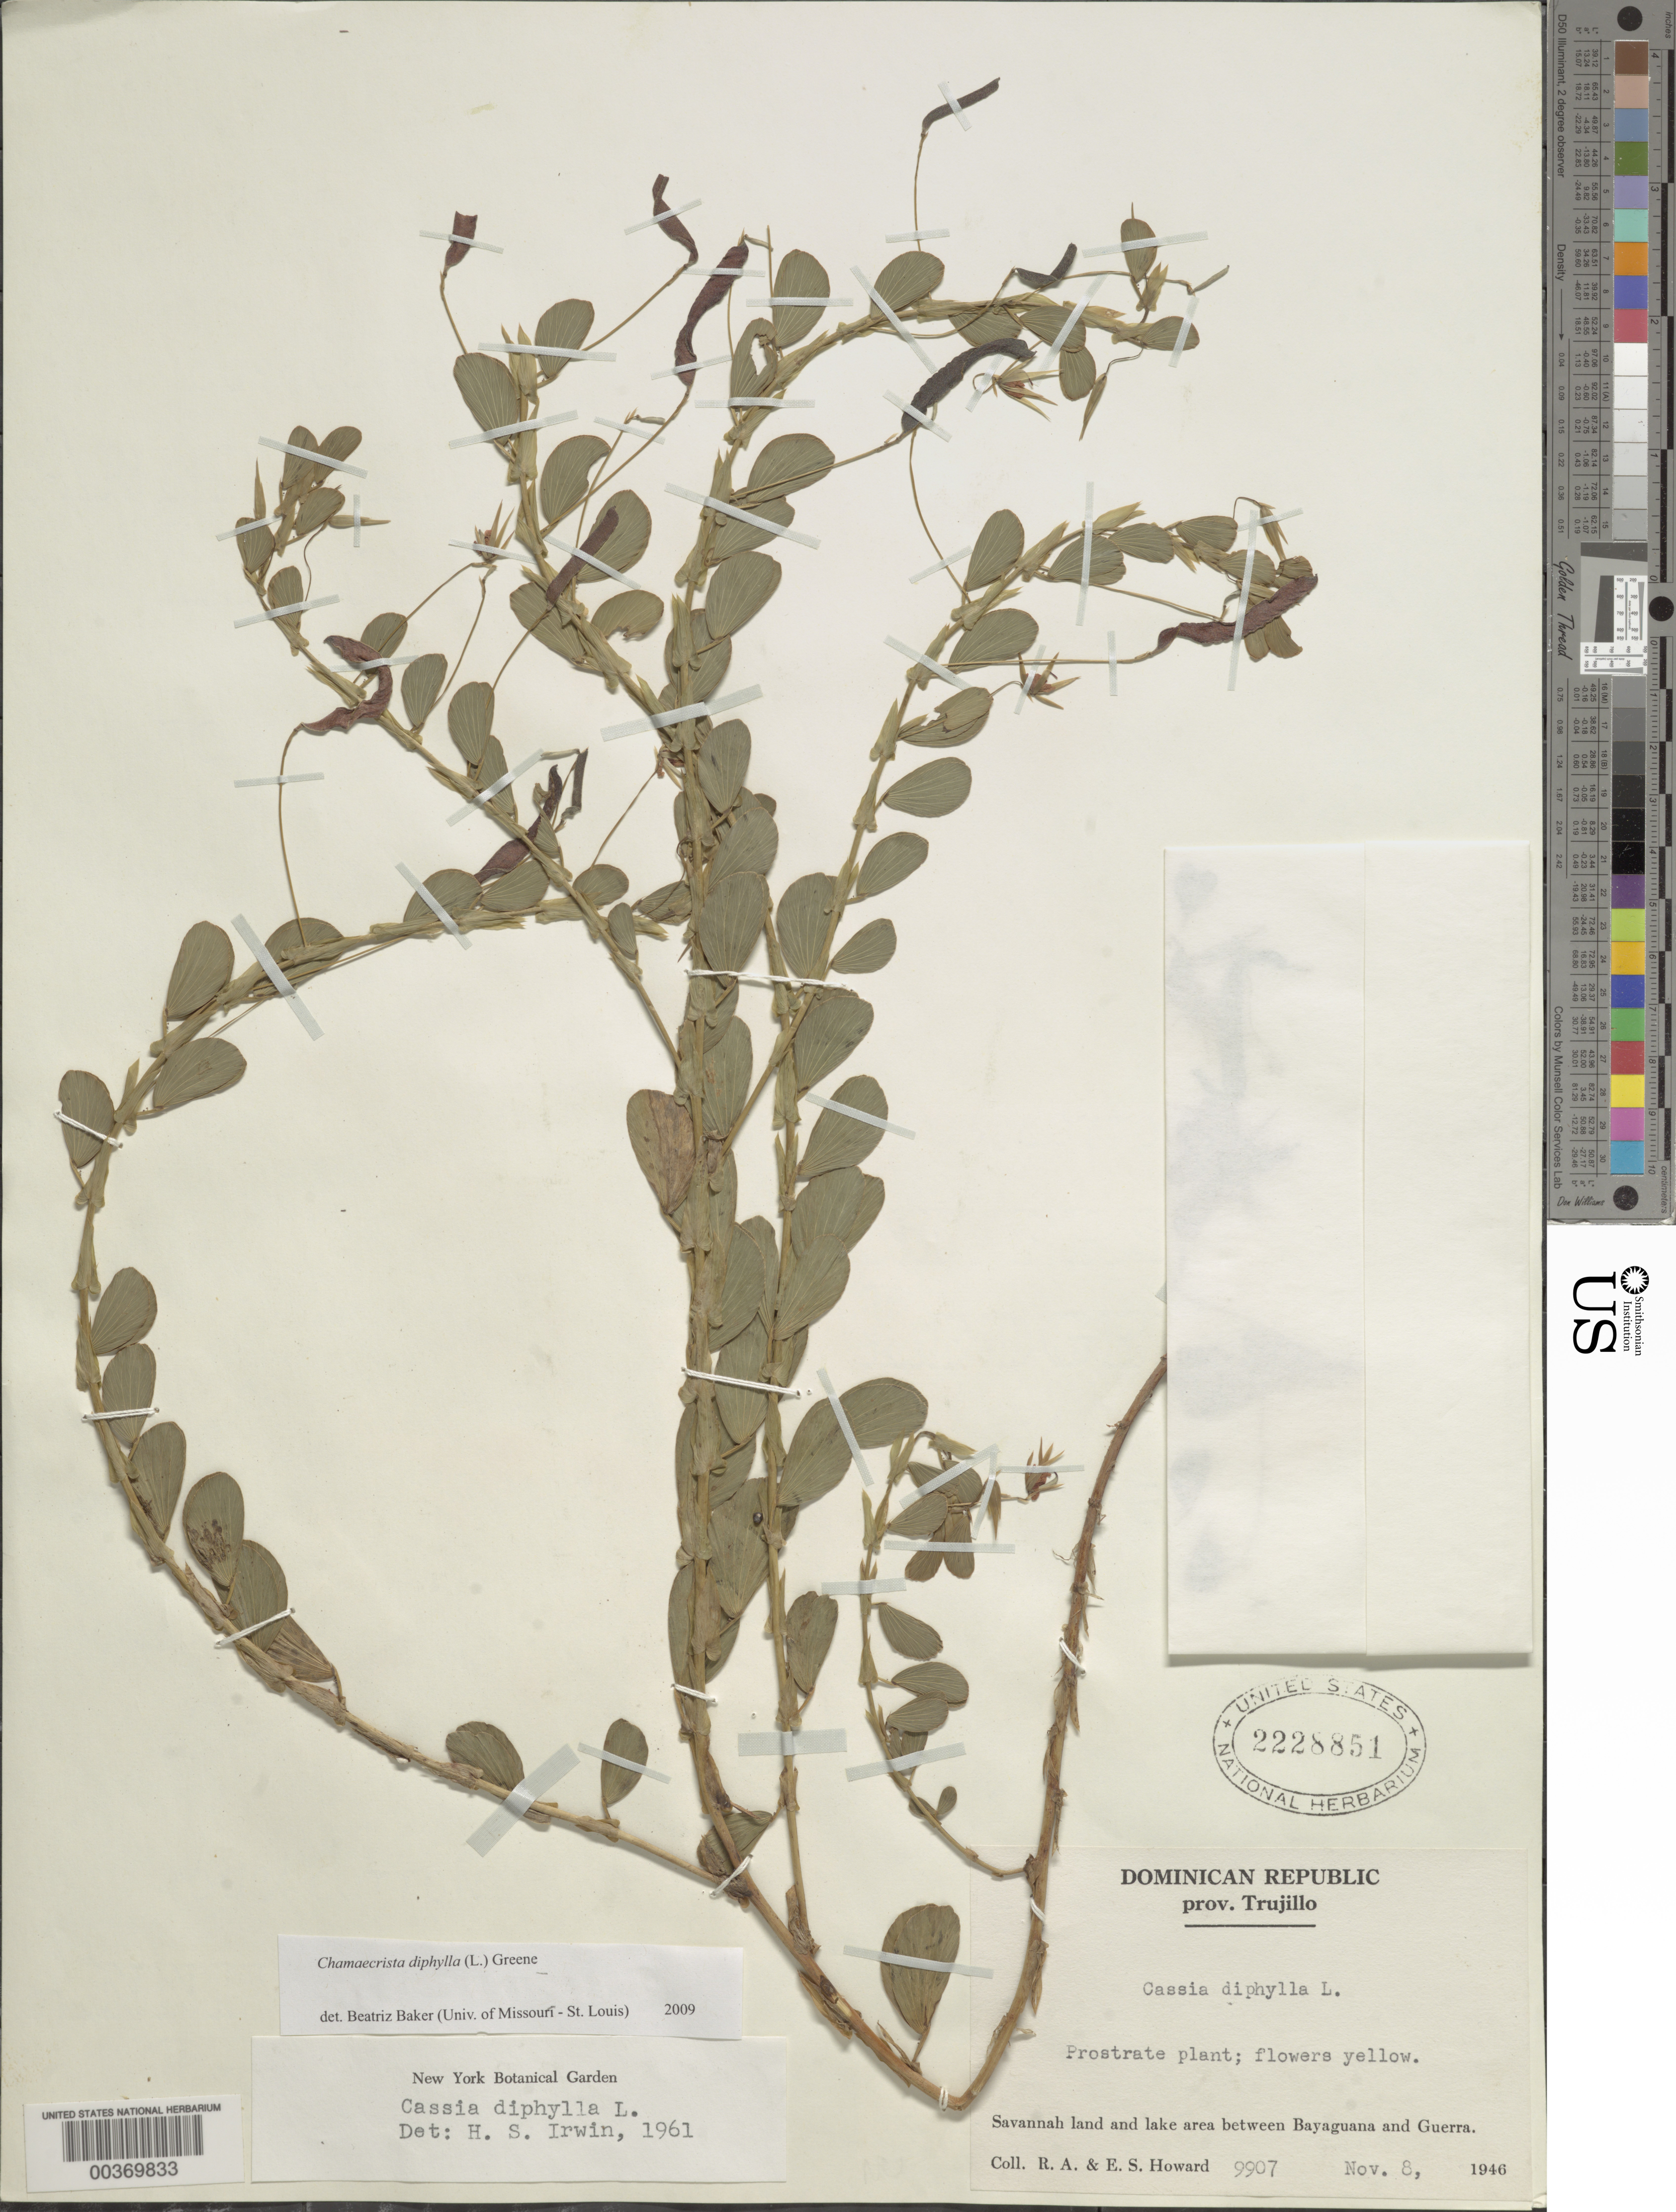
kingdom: Plantae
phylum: Tracheophyta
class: Magnoliopsida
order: Fabales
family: Fabaceae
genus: Chamaecrista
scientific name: Chamaecrista diphylla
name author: (L.) Greene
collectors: R. A. Howard & E. S. Howard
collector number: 9907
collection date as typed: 08 Nov 1946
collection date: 1946-11-08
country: Dominican Republic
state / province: Santo Domingo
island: Hispaniola Island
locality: Area between Bayaguana and Guerra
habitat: Savanna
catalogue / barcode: US 2228851